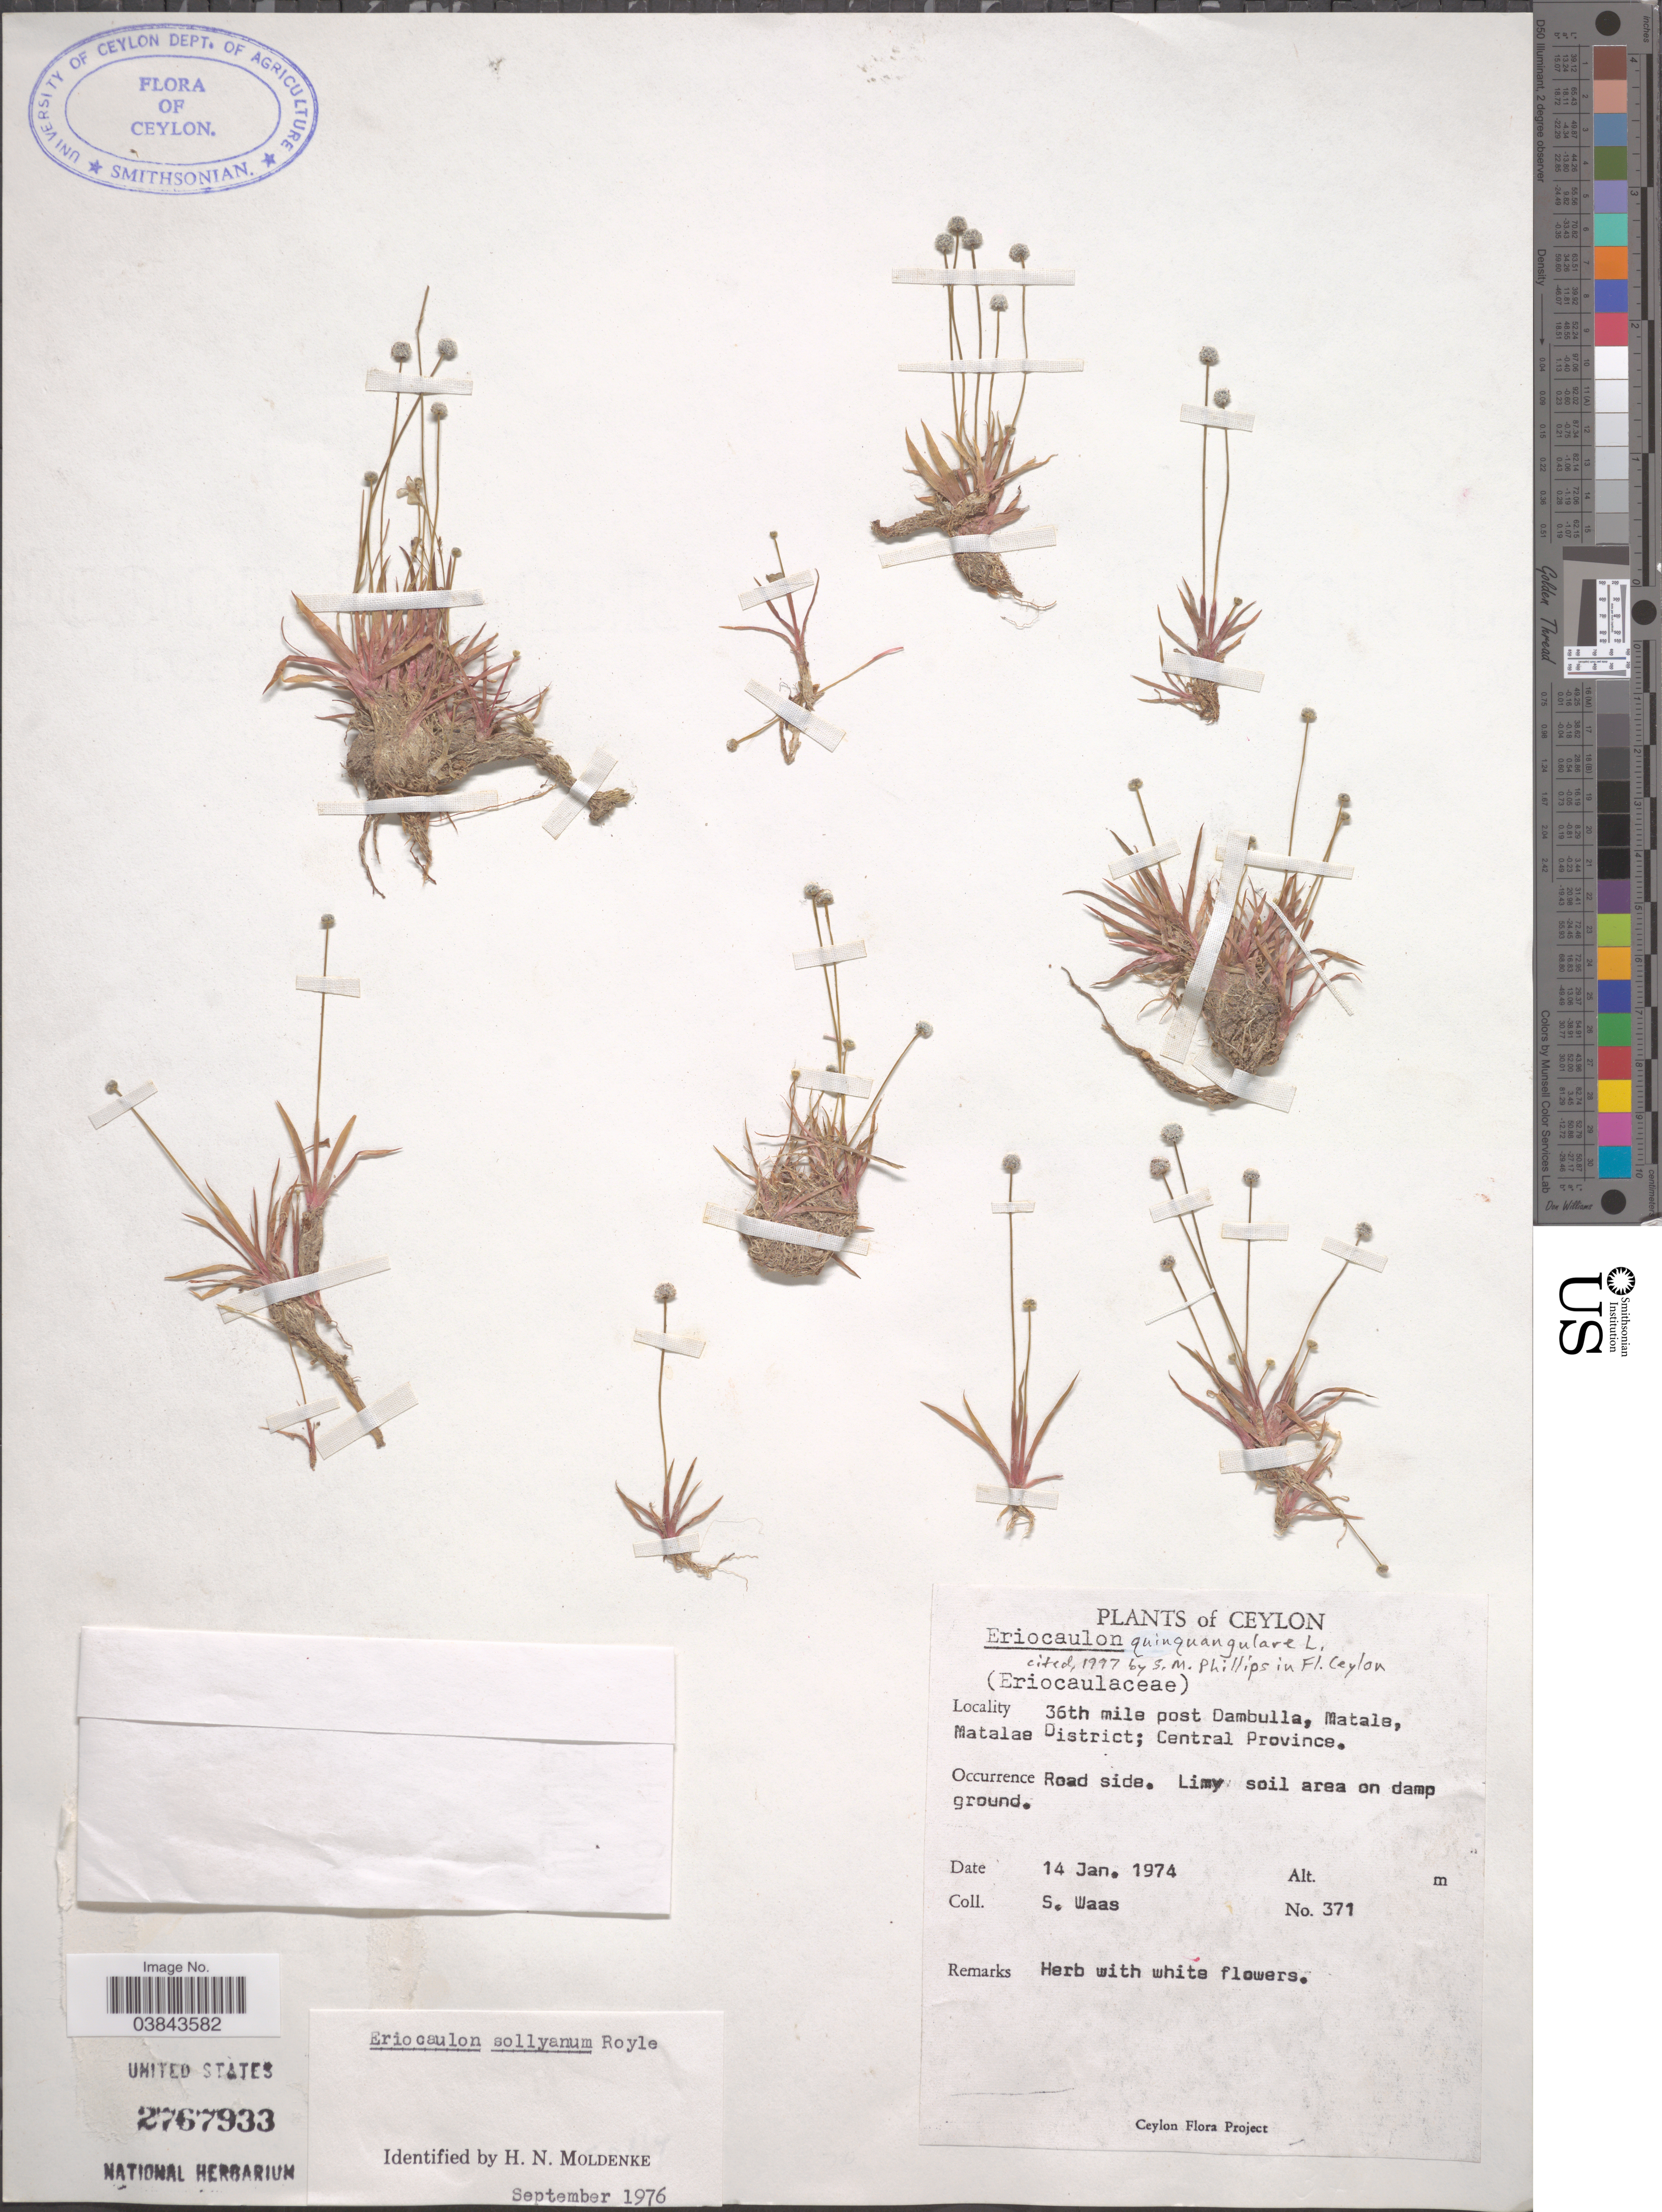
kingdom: Plantae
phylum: Tracheophyta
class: Liliopsida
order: Poales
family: Eriocaulaceae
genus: Eriocaulon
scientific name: Eriocaulon quinquangulare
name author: L.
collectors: S. Waas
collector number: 371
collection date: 1974-01-14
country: Sri Lanka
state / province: Central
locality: Ceylon. 36th mile post Dambulla, Matale, Matalae District.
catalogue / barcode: US 2767933